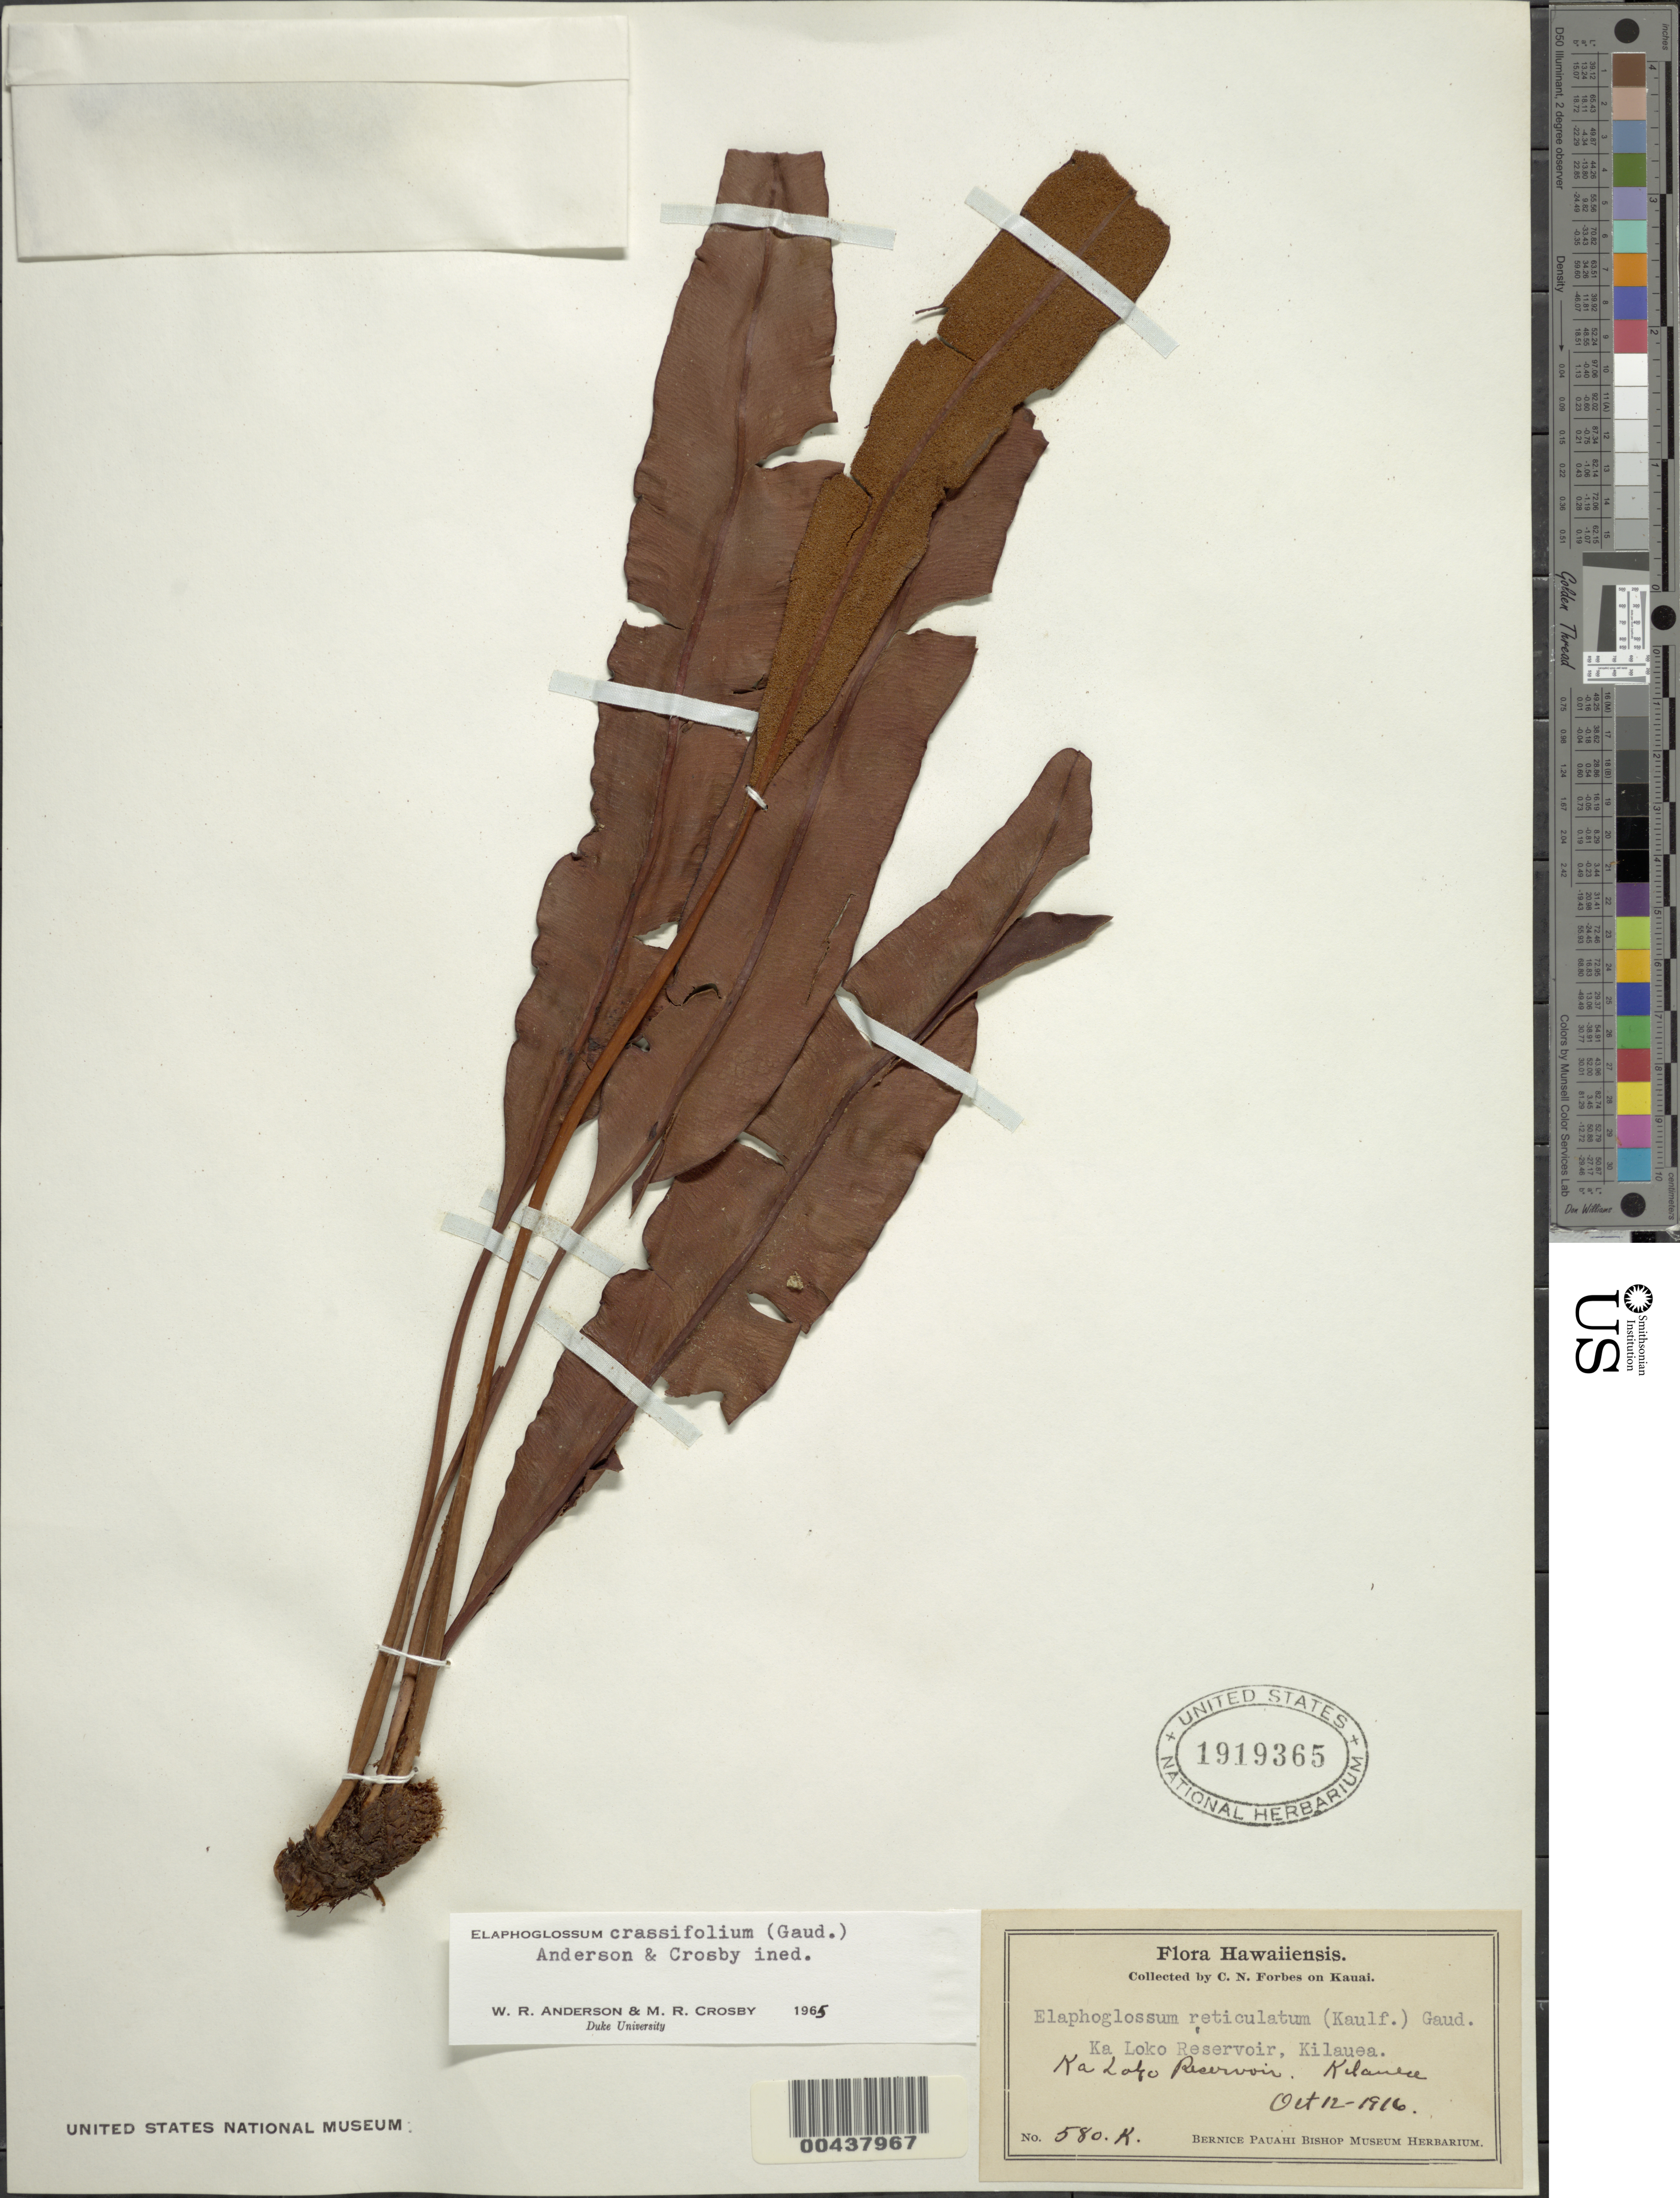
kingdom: Plantae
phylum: Tracheophyta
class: Polypodiopsida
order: Polypodiales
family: Dryopteridaceae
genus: Elaphoglossum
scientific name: Elaphoglossum crassifolium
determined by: Anderson, W. R.; Crosby, M.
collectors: C. N. Forbes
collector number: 580.K.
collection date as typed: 12 Oct 1916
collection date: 1916-10-12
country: United States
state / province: Hawaii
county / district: Kauai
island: Kaua'i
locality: Ka Loko Reservoir, Kilauea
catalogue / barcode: US 1919365